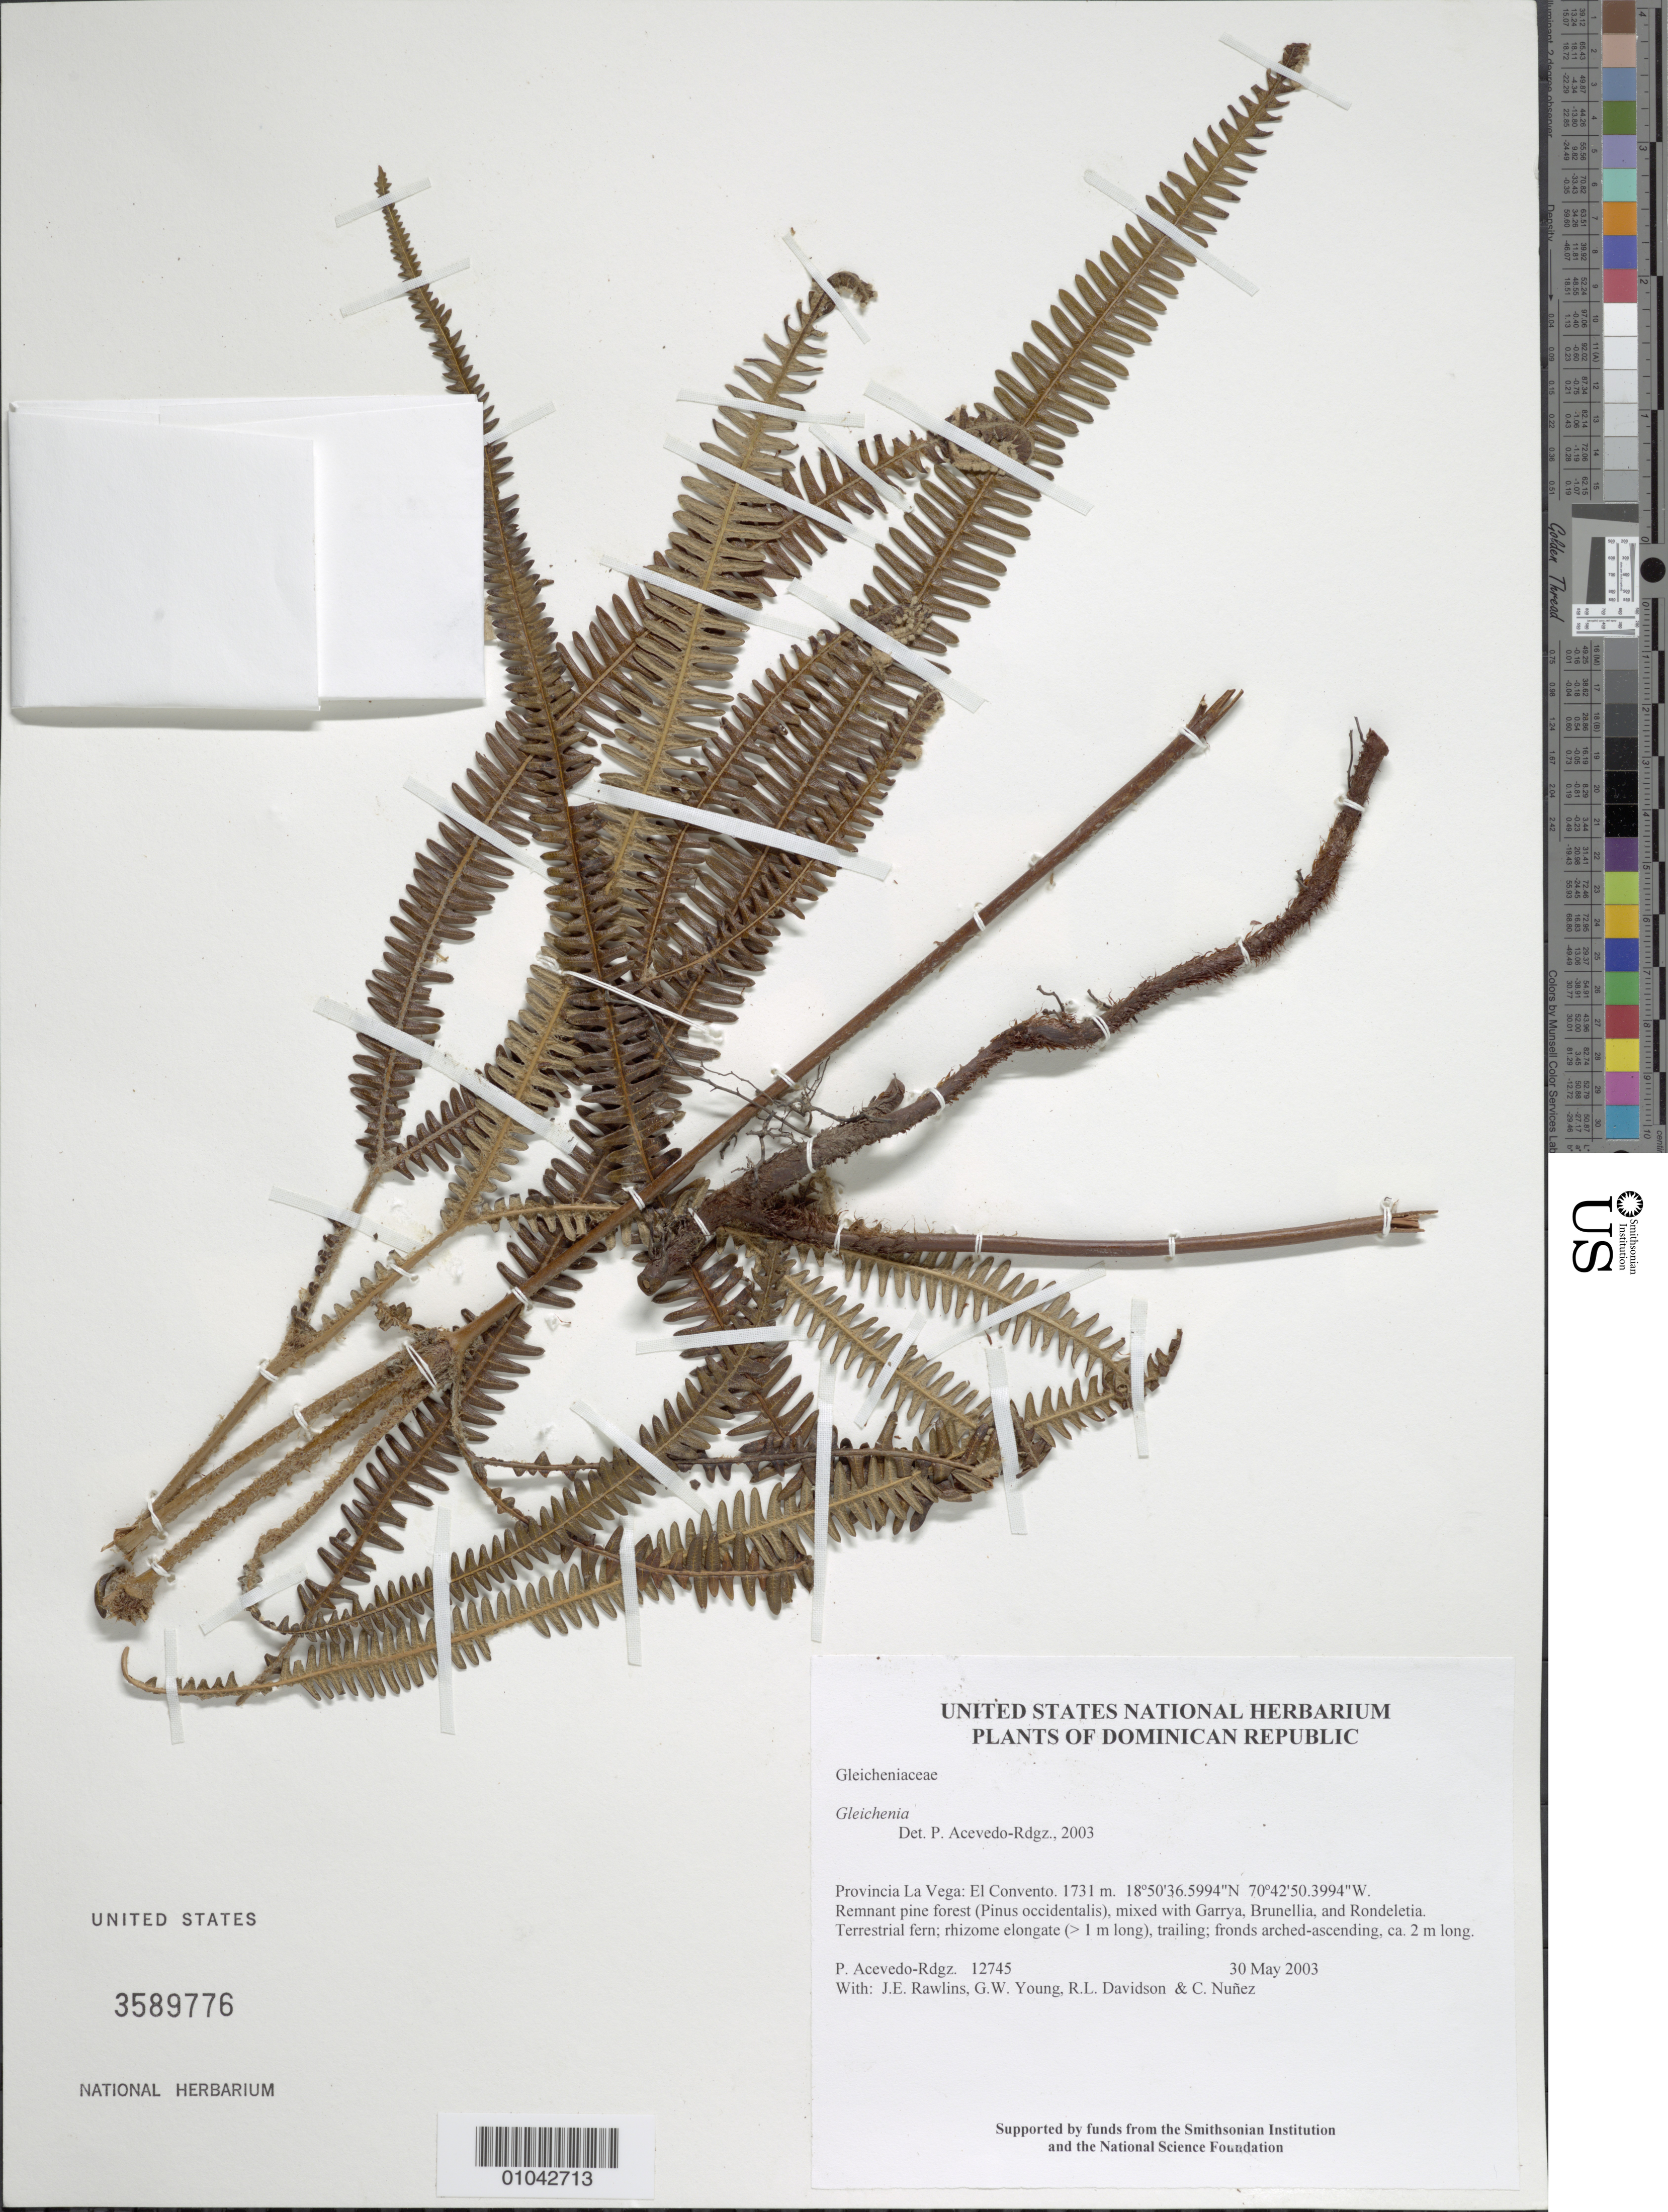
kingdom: Plantae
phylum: Tracheophyta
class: Polypodiopsida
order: Gleicheniales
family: Gleicheniaceae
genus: Sticherus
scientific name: Sticherus sp.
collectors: P. Acevedo-Rodr., J. Rawlins, G. Young, R. Davidson & C. Nunez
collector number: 12745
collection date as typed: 30 May 2003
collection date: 2003-05-30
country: Dominican Republic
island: Hispaniola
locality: Provincia La Vega: El Convento.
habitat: Remnant pine forest (Pinus occidentalis), mixed with Garrya, Brunellia, and Rondeletia.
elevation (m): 1731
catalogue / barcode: US 3589776